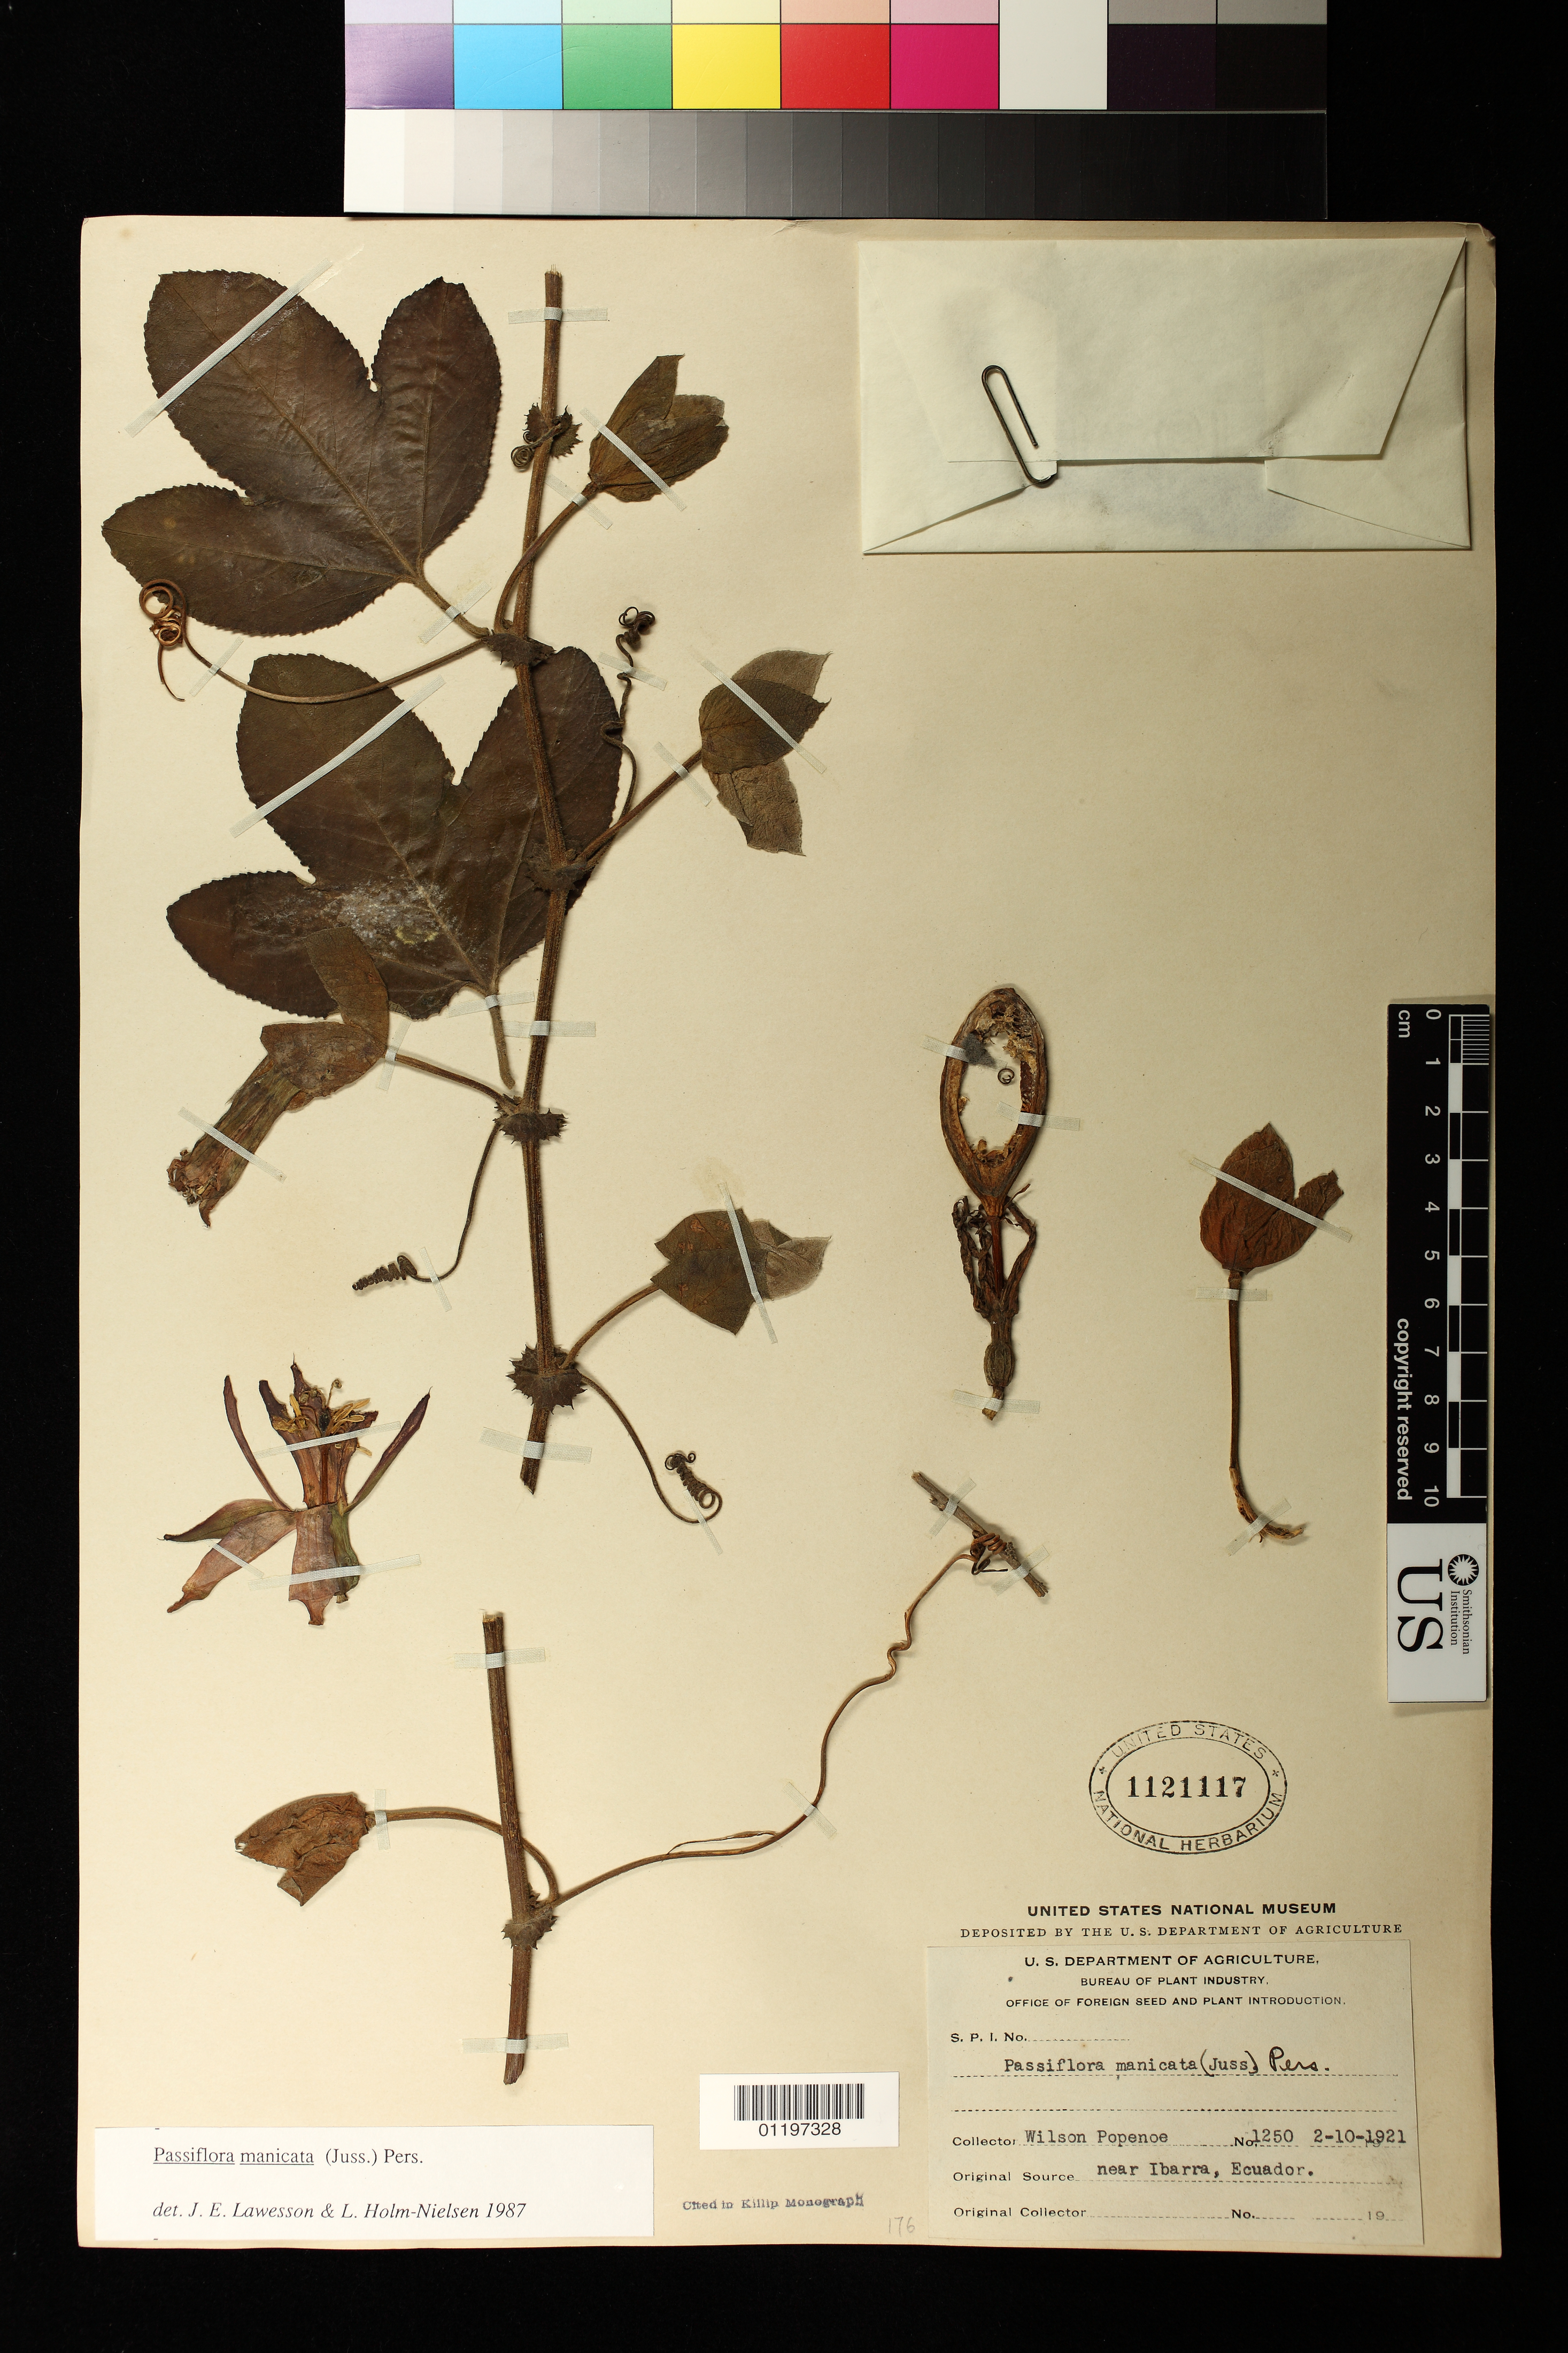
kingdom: Plantae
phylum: Tracheophyta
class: Magnoliopsida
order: Malpighiales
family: Passifloraceae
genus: Passiflora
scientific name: Passiflora manicata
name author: (Juss.) Pers.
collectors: W. Popenoe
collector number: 1250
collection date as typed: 10 Feb 1921 or 2 Oct 1921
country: Ecuador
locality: Near Ibarra.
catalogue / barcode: US 1121117